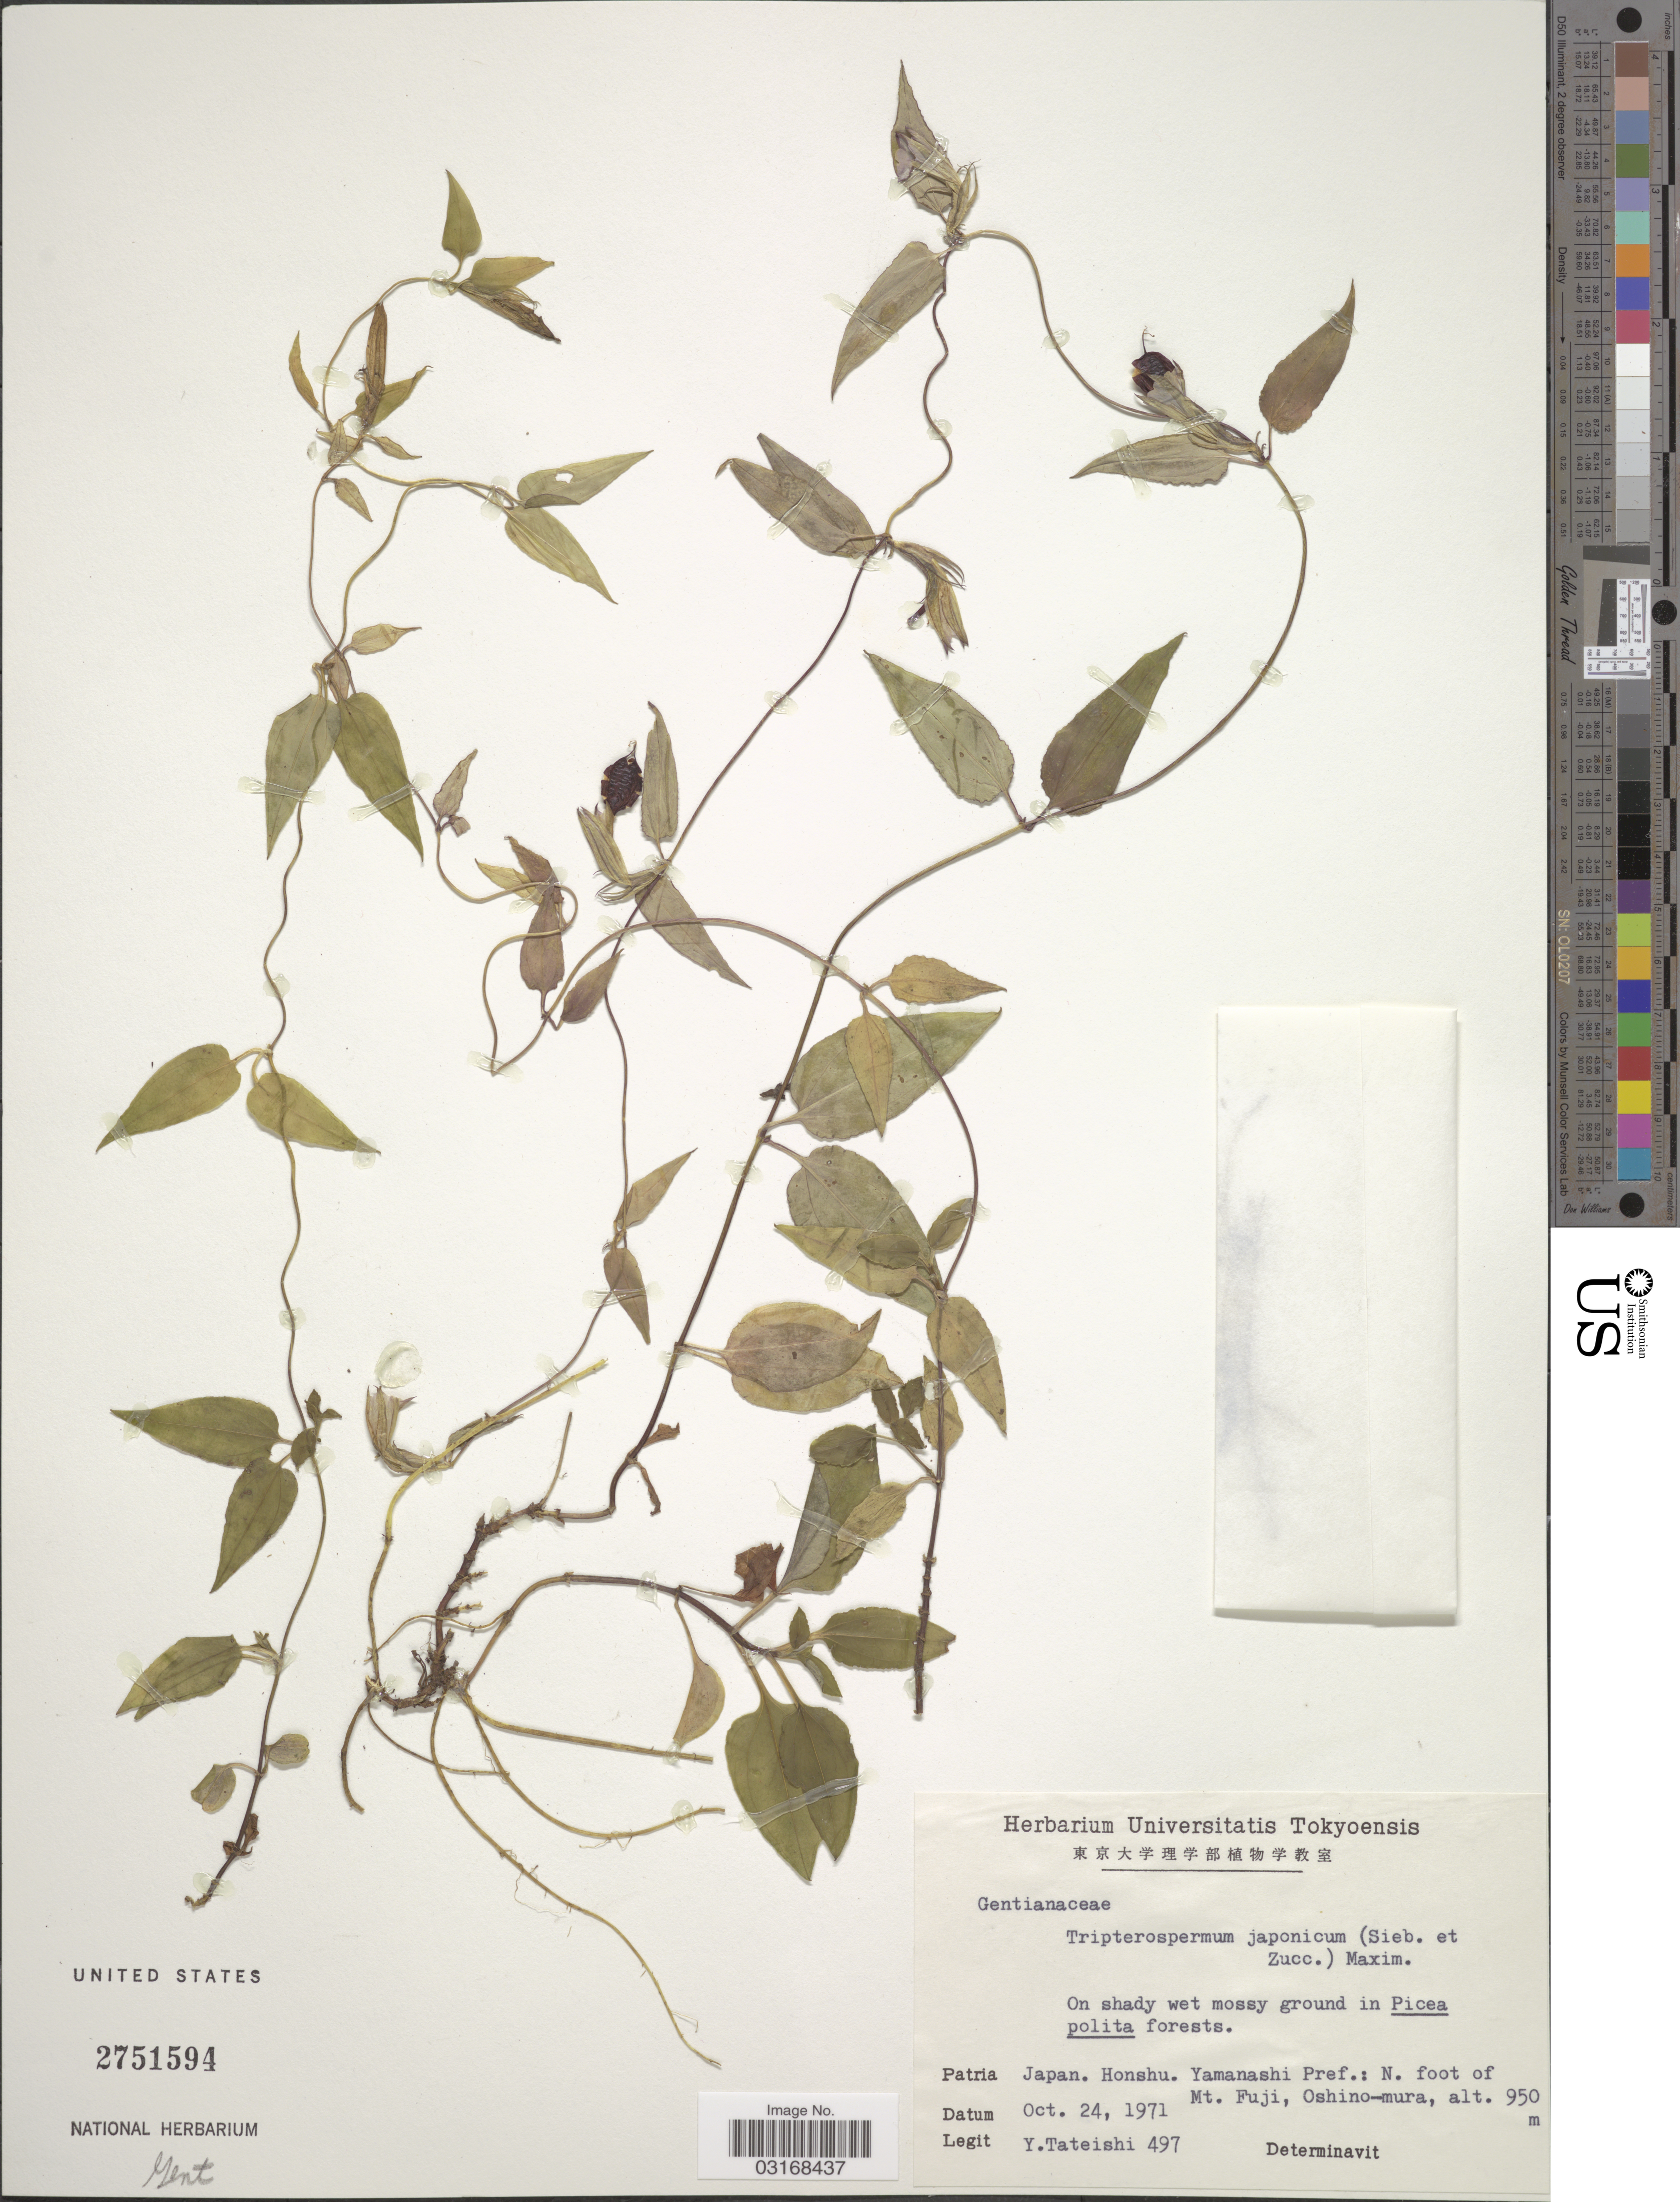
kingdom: Plantae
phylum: Tracheophyta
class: Magnoliopsida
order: Gentianales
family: Gentianaceae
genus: Crawfurdia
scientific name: Crawfurdia japonica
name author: Siebold & Zucc.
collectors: Y. Tateishi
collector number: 497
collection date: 1971-10-24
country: Japan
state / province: Yamanasi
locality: Honshu. Yamanashi Pref.: N. foot of Mt. Fuji, Oshino-mura.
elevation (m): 950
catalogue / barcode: US 2751594